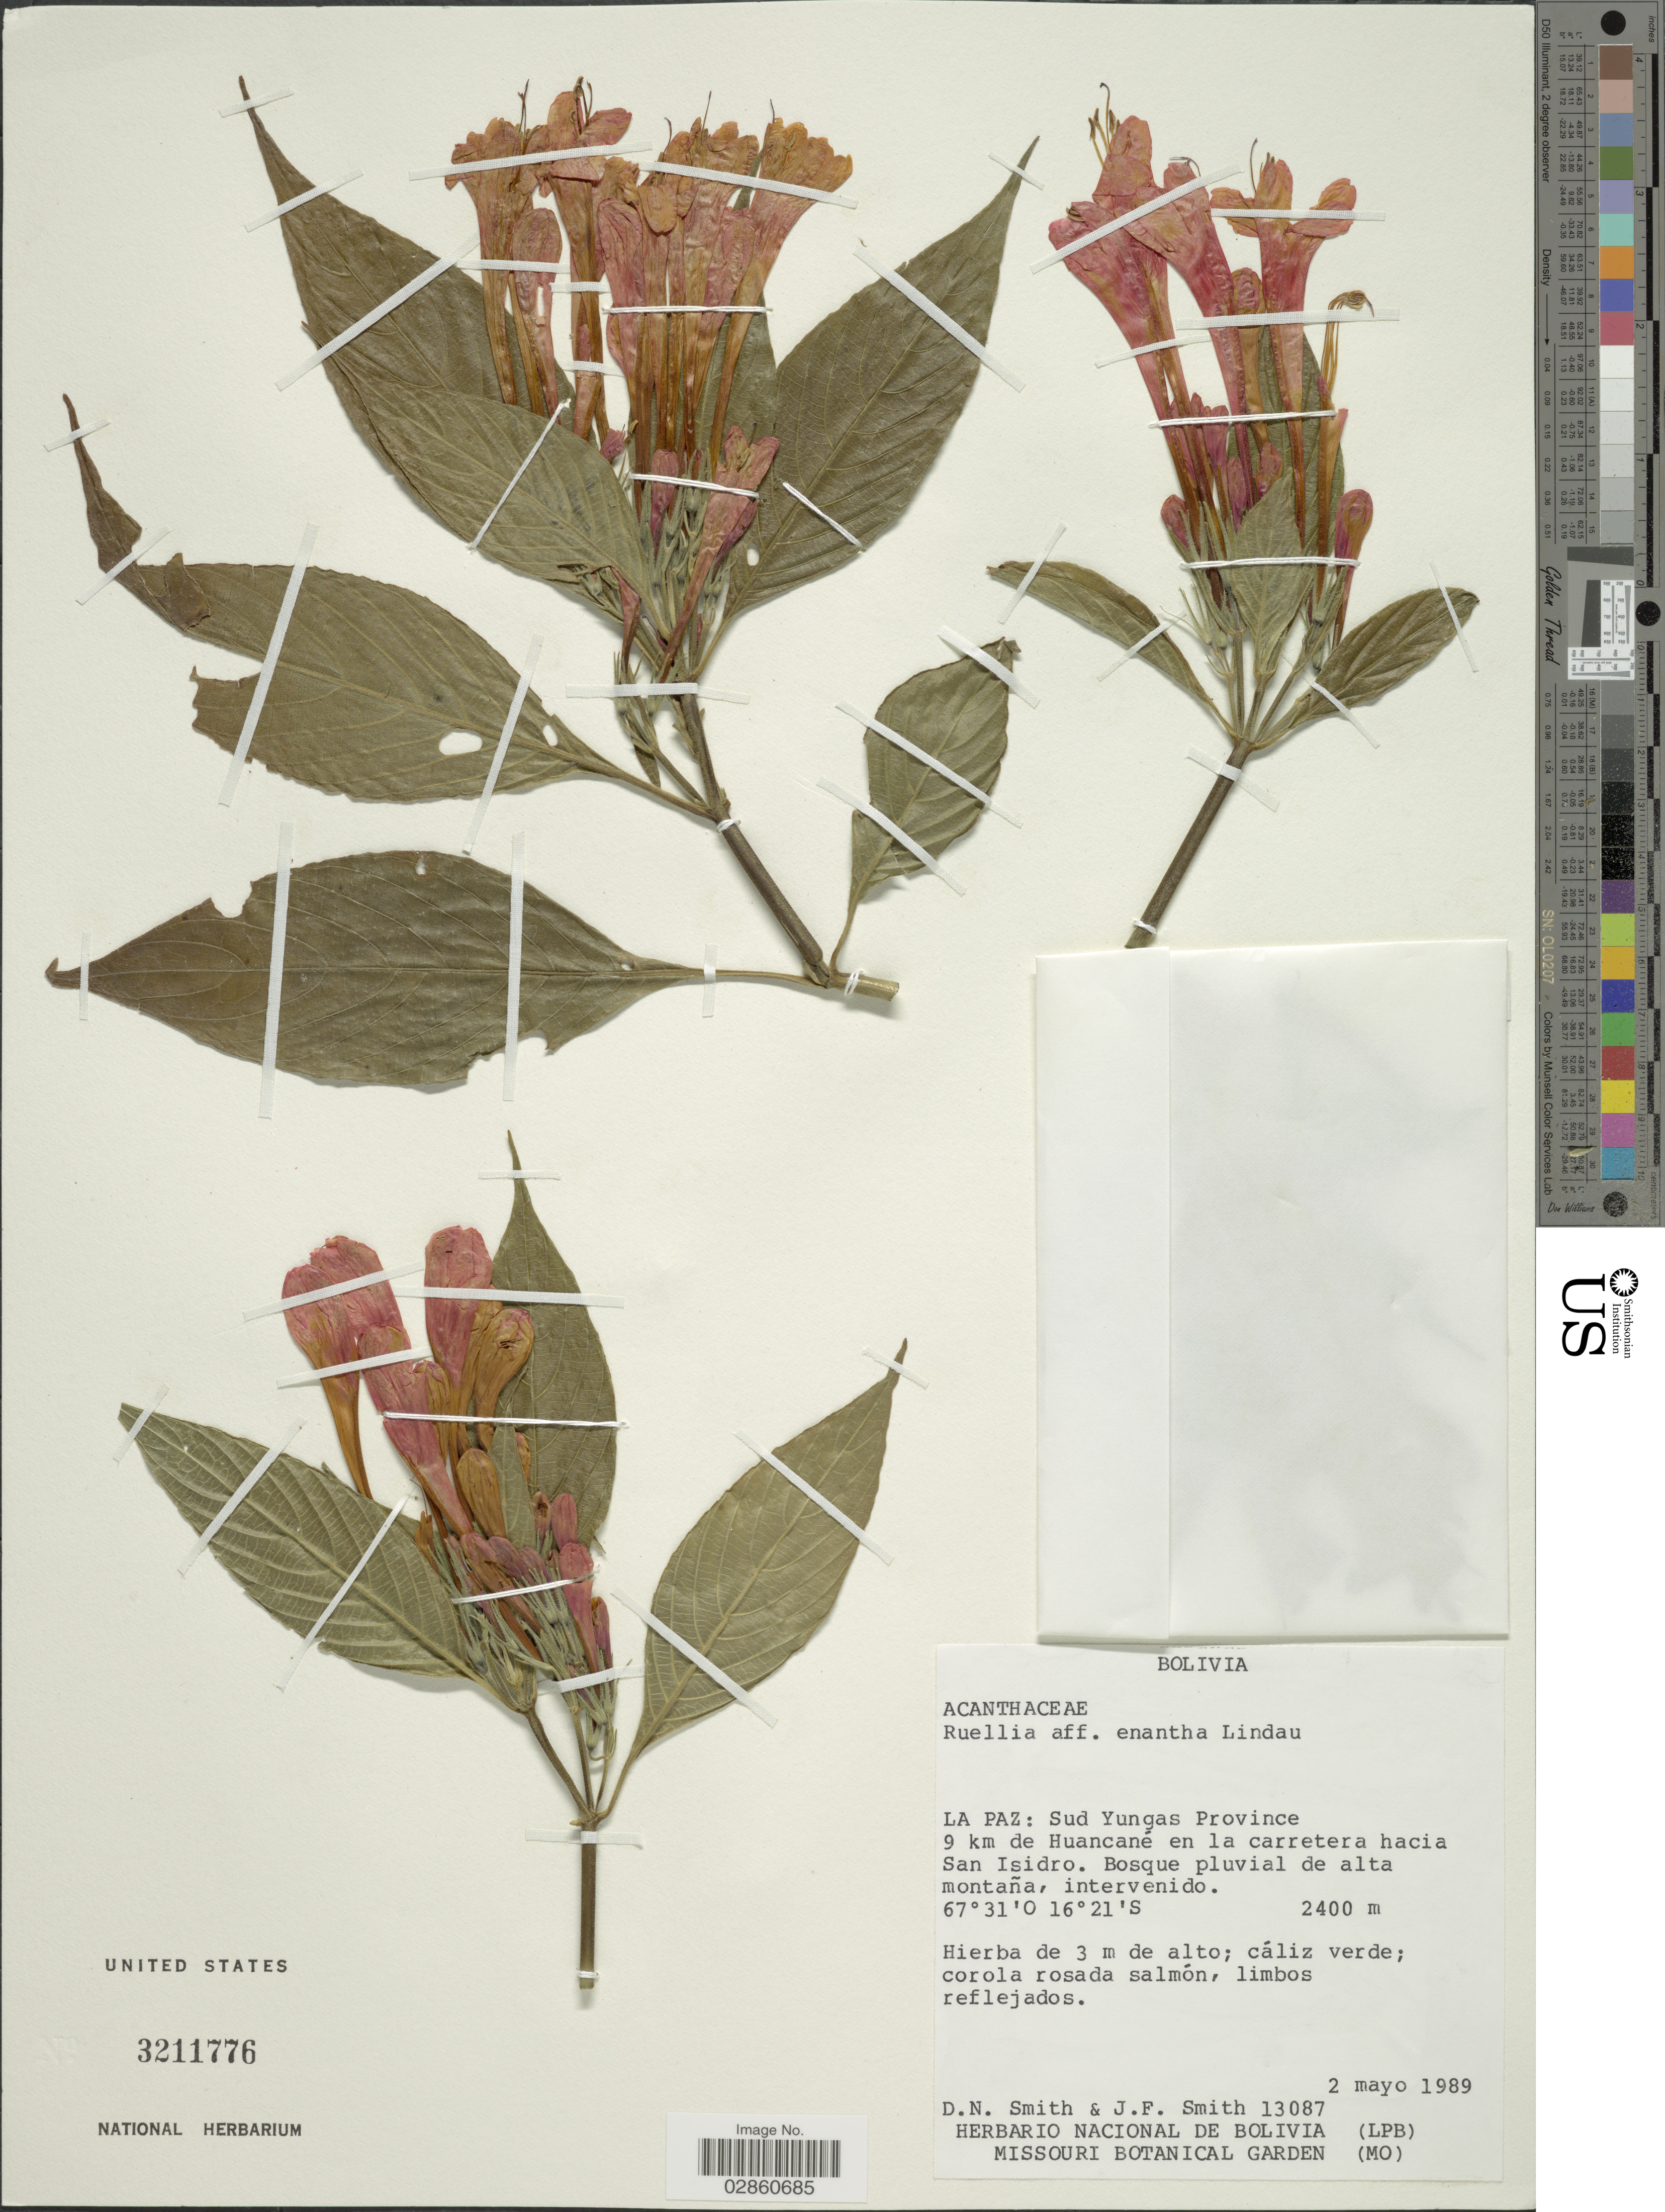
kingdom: Plantae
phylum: Tracheophyta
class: Magnoliopsida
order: Lamiales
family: Acanthaceae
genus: Ruellia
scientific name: Ruellia haenkeana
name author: (Nees) Wassh.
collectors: D. Smith & J. Smith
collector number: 13087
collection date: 1989-05-02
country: Bolivia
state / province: La Paz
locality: La Paz: Sud Yungas Province. 9 km de Huancané en la carretera hacia San Isidro.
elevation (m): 2400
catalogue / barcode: US 3211776